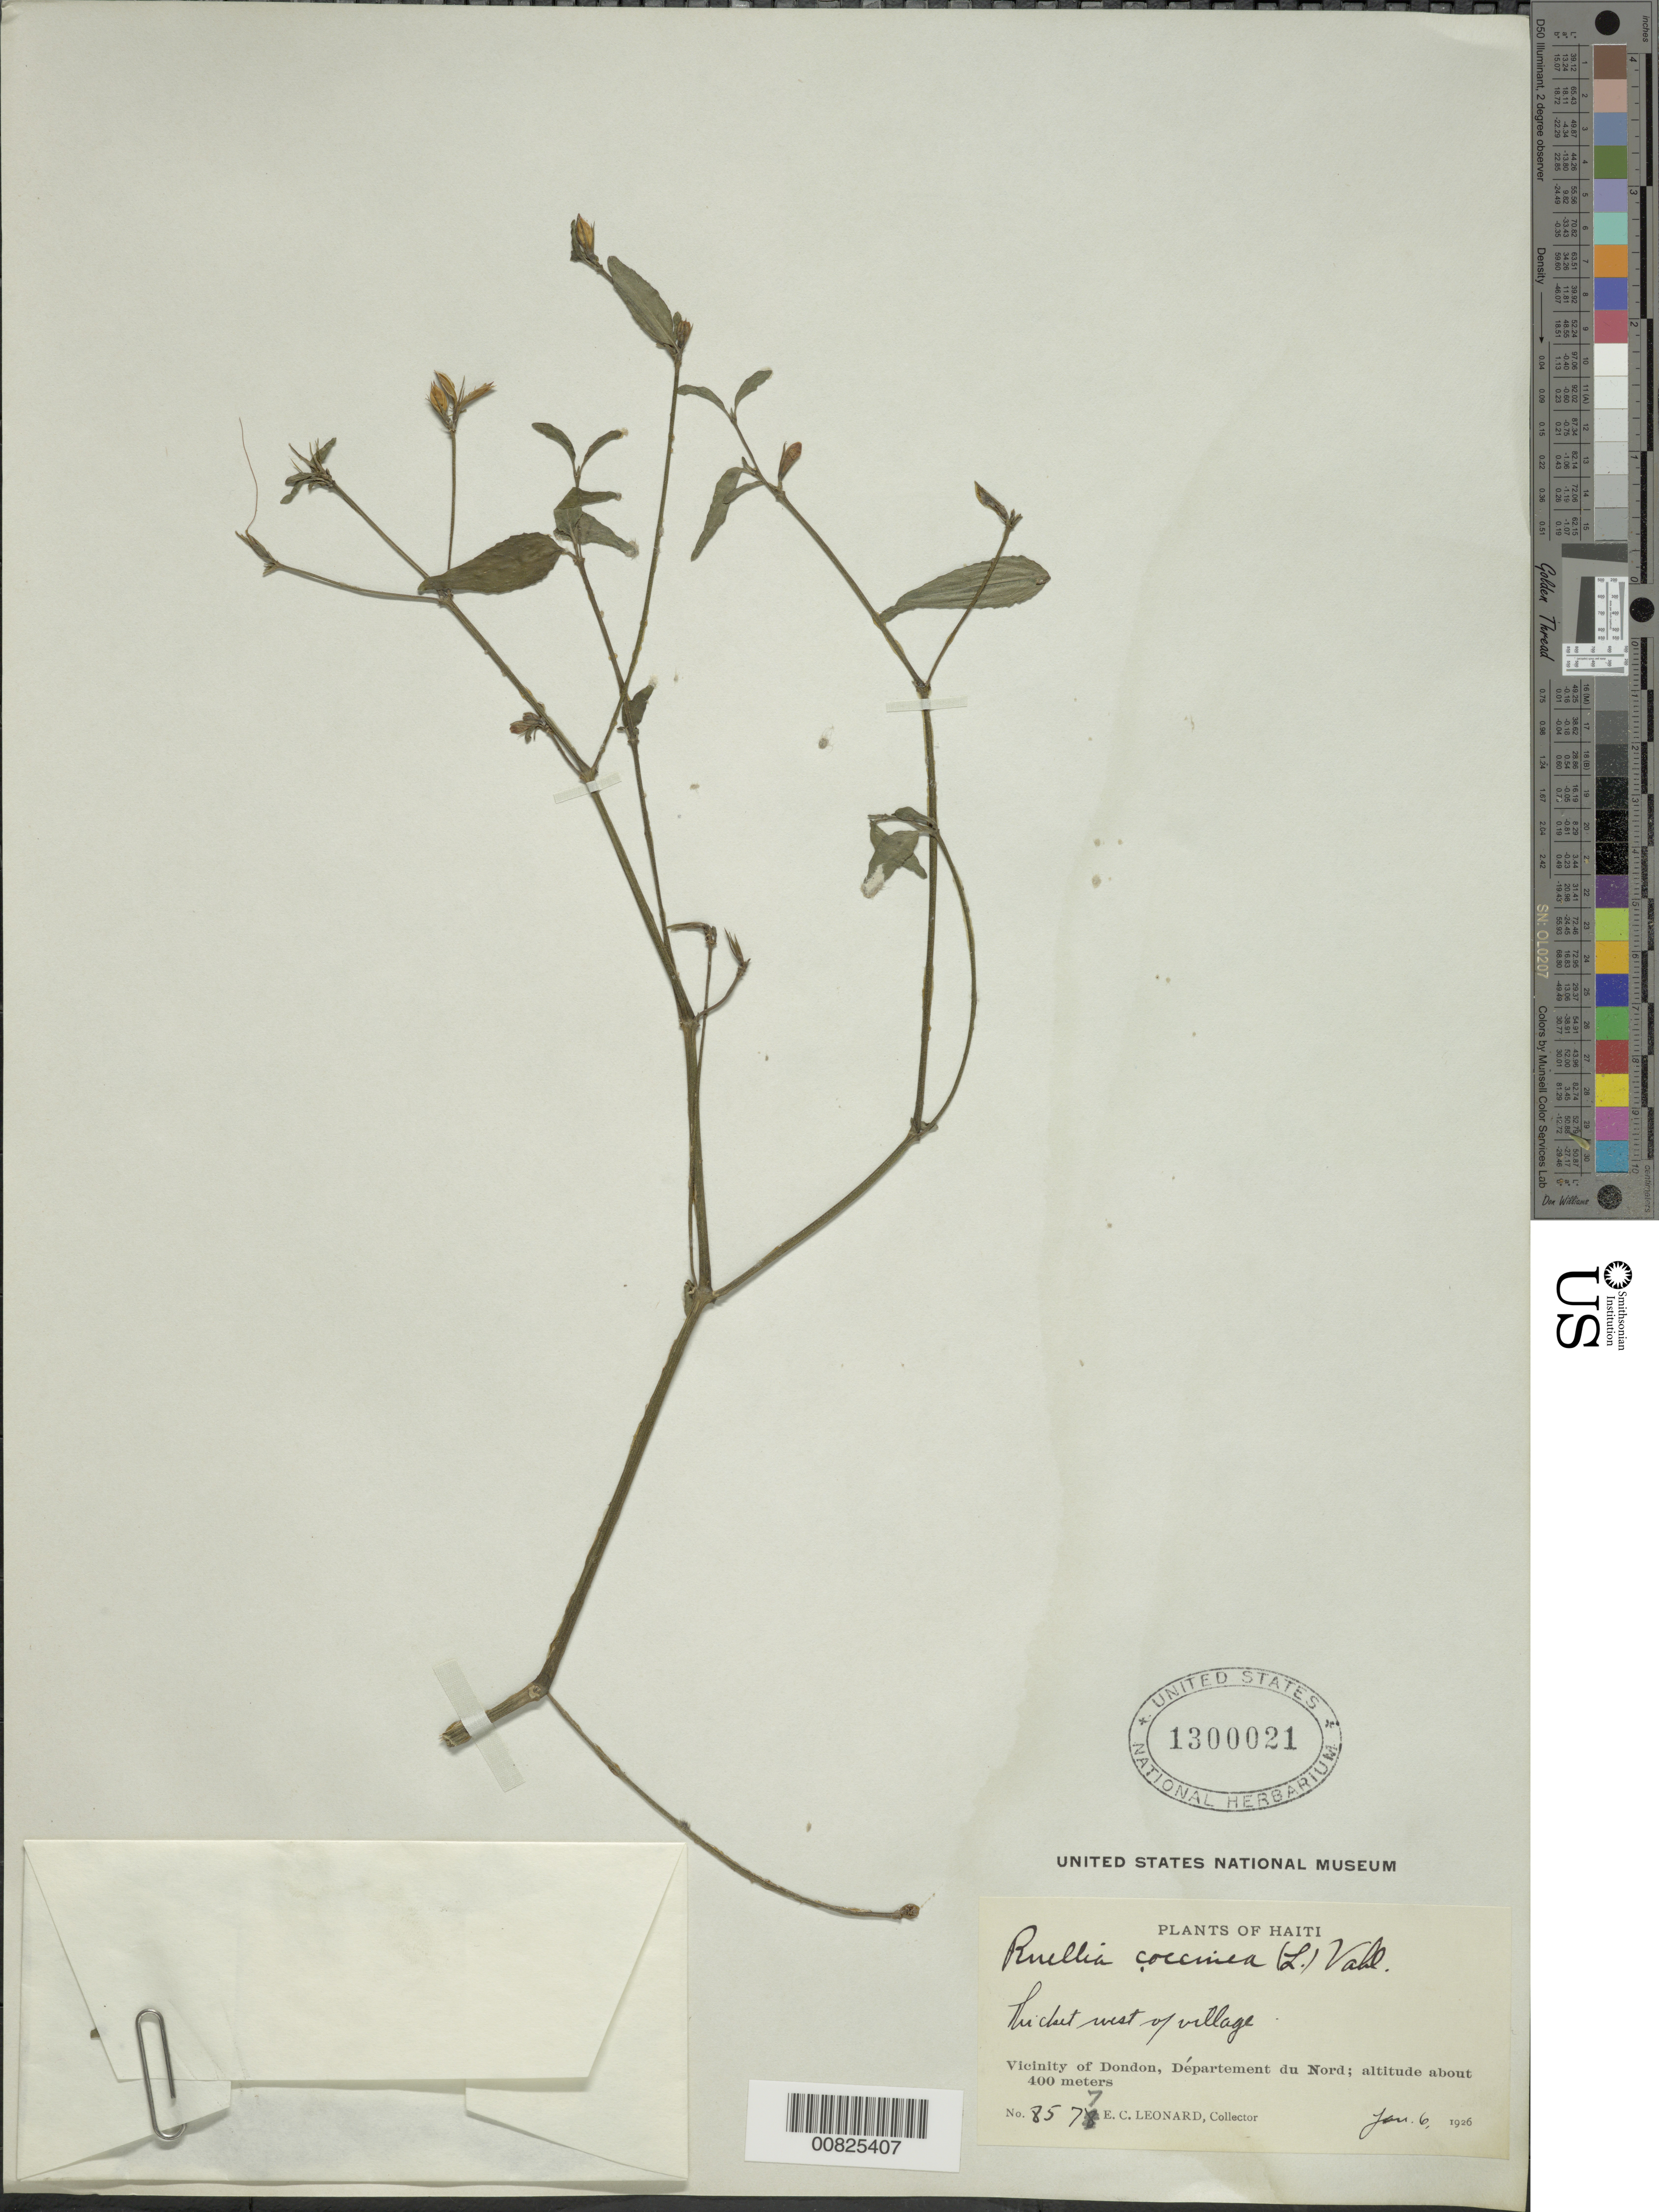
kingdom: Plantae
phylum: Tracheophyta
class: Magnoliopsida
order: Lamiales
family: Acanthaceae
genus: Ruellia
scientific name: Ruellia coccinea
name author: (L.) Vahl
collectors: E. C. Leonard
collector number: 8577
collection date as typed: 06 Jan 1926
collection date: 1926-01-06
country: Haiti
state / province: Nord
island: Hispaniola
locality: Vicinity of Dondon, W of village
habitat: Thicket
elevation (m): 400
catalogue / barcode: US 1300021